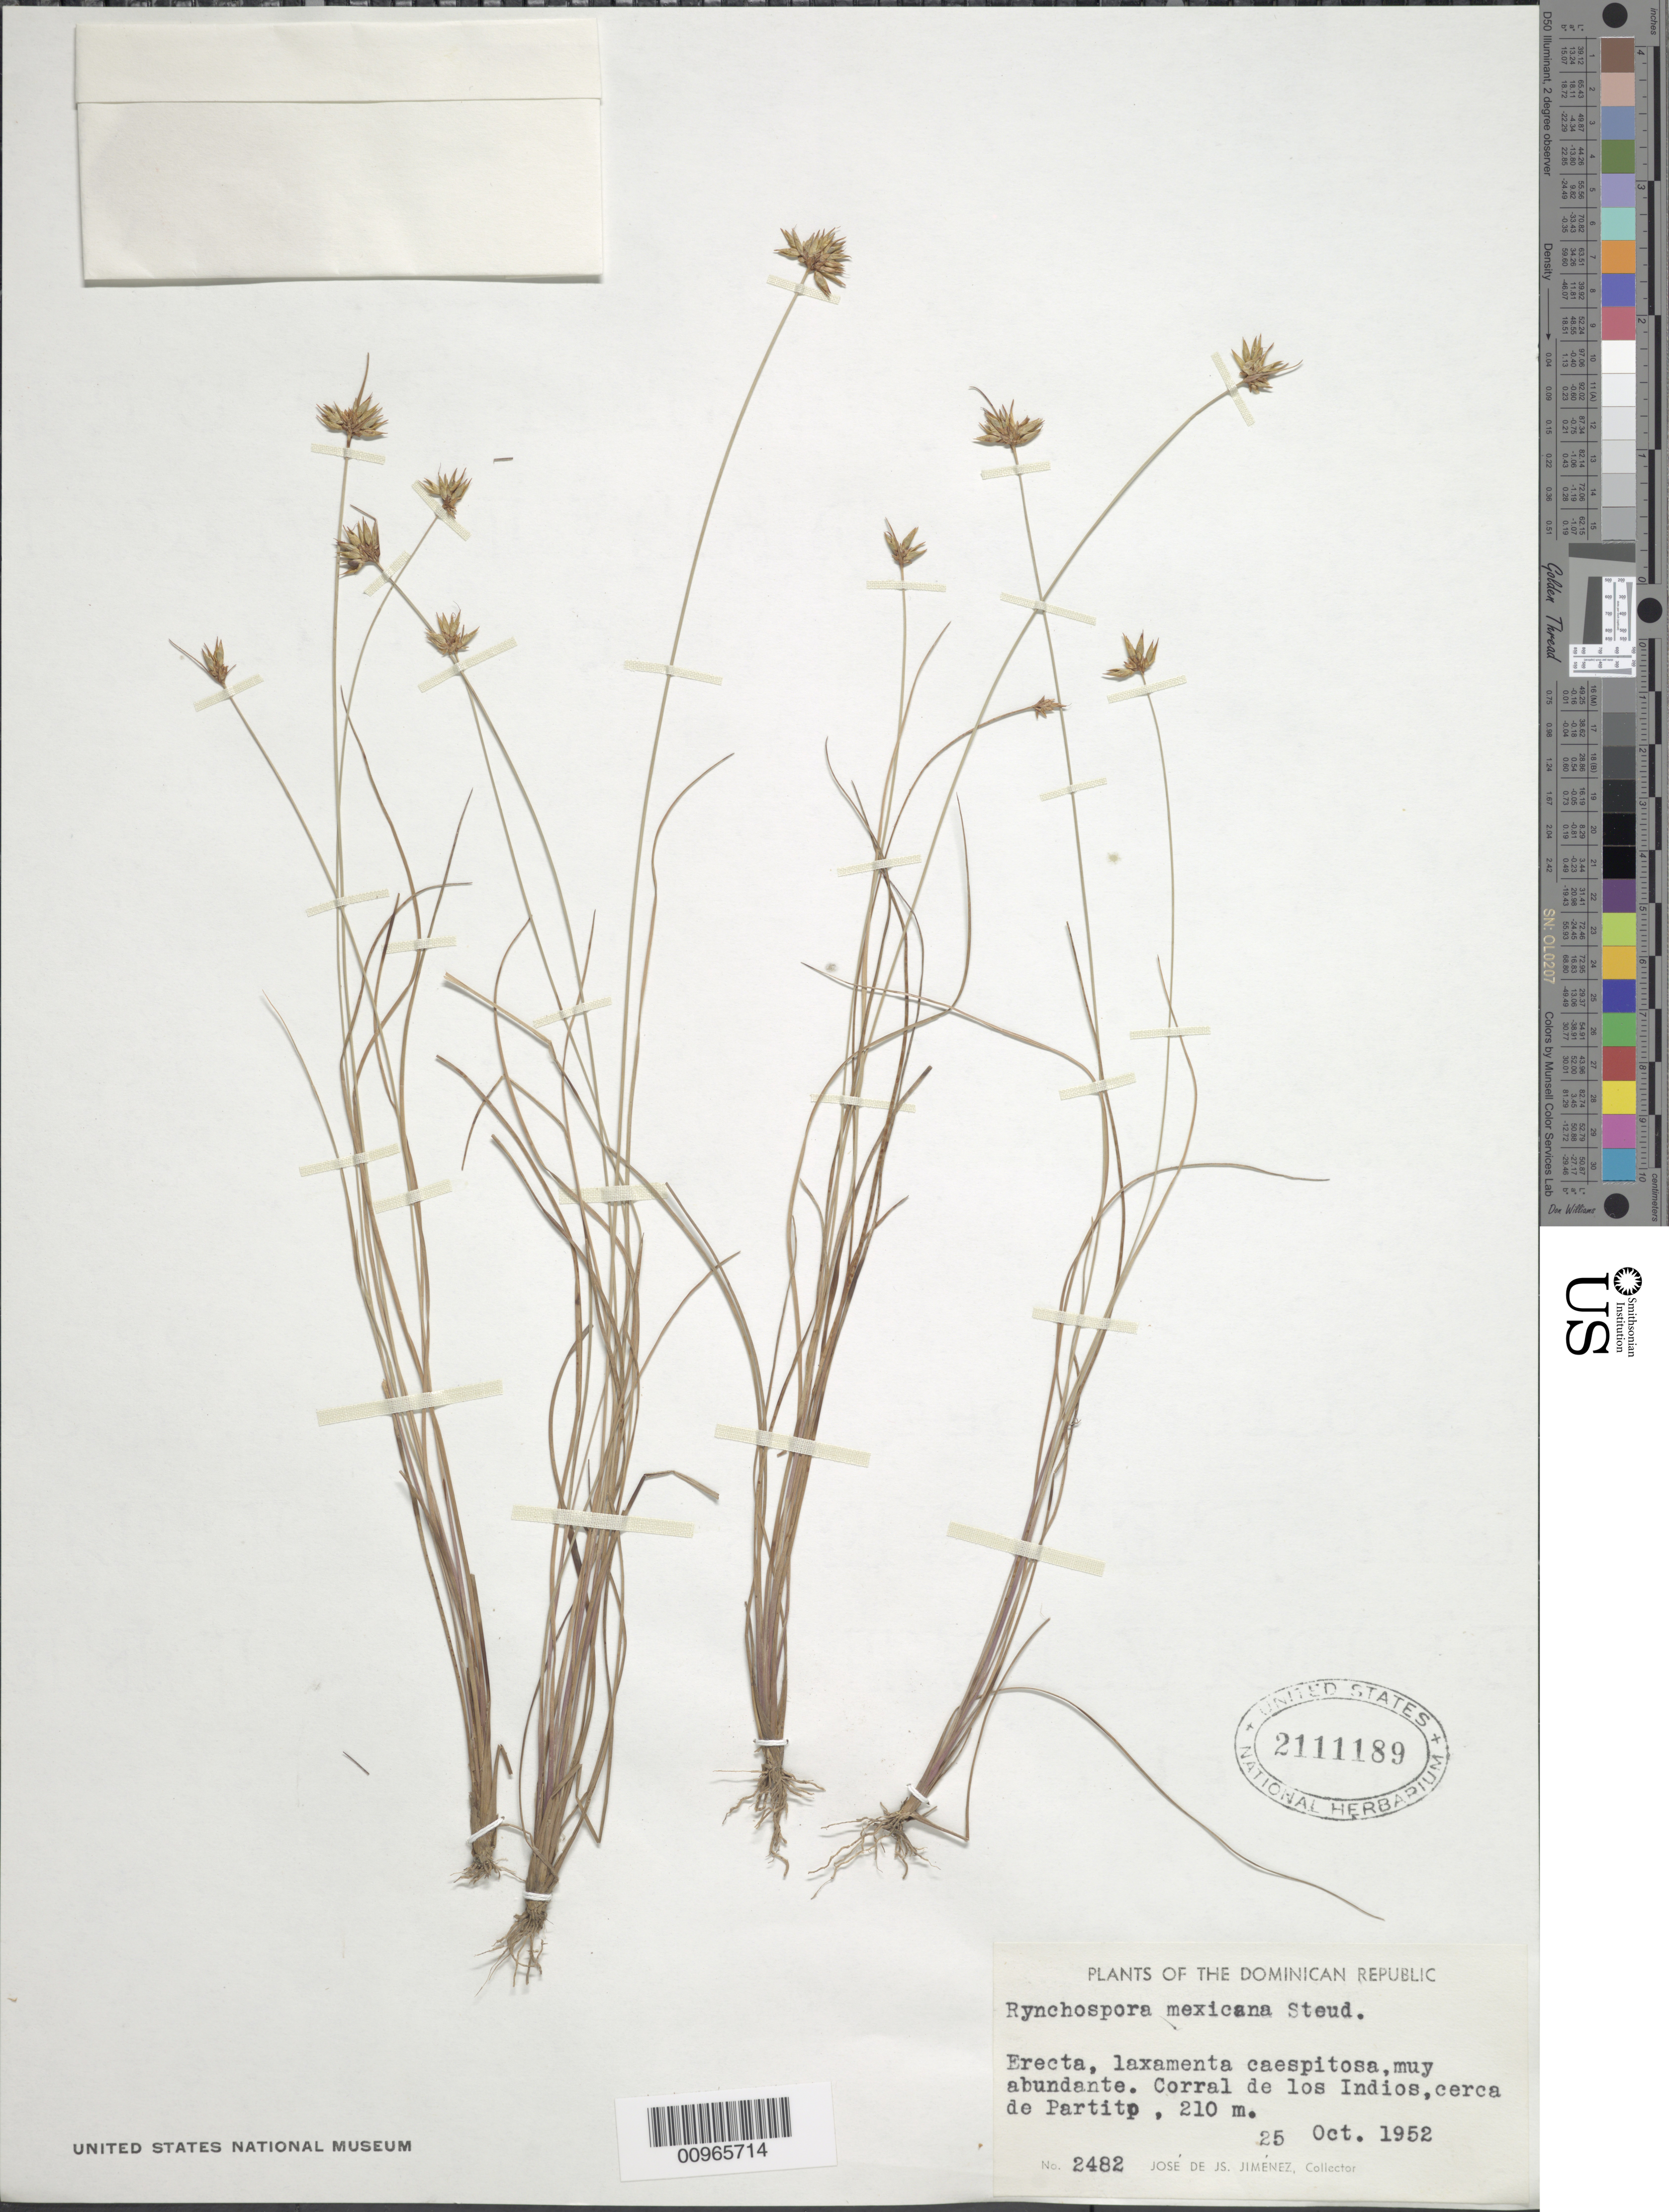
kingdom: Plantae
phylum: Tracheophyta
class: Liliopsida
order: Poales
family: Cyperaceae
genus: Rhynchospora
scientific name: Rhynchospora mexicana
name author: (Liebm.) Steud.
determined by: Alves, K.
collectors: J. J. Jiménez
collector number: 2482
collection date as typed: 25 Oct 1952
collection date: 1952-10-25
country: Dominican Republic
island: Hispaniola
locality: Corral de los Indios, cerca de Partito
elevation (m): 210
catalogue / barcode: US 2111189